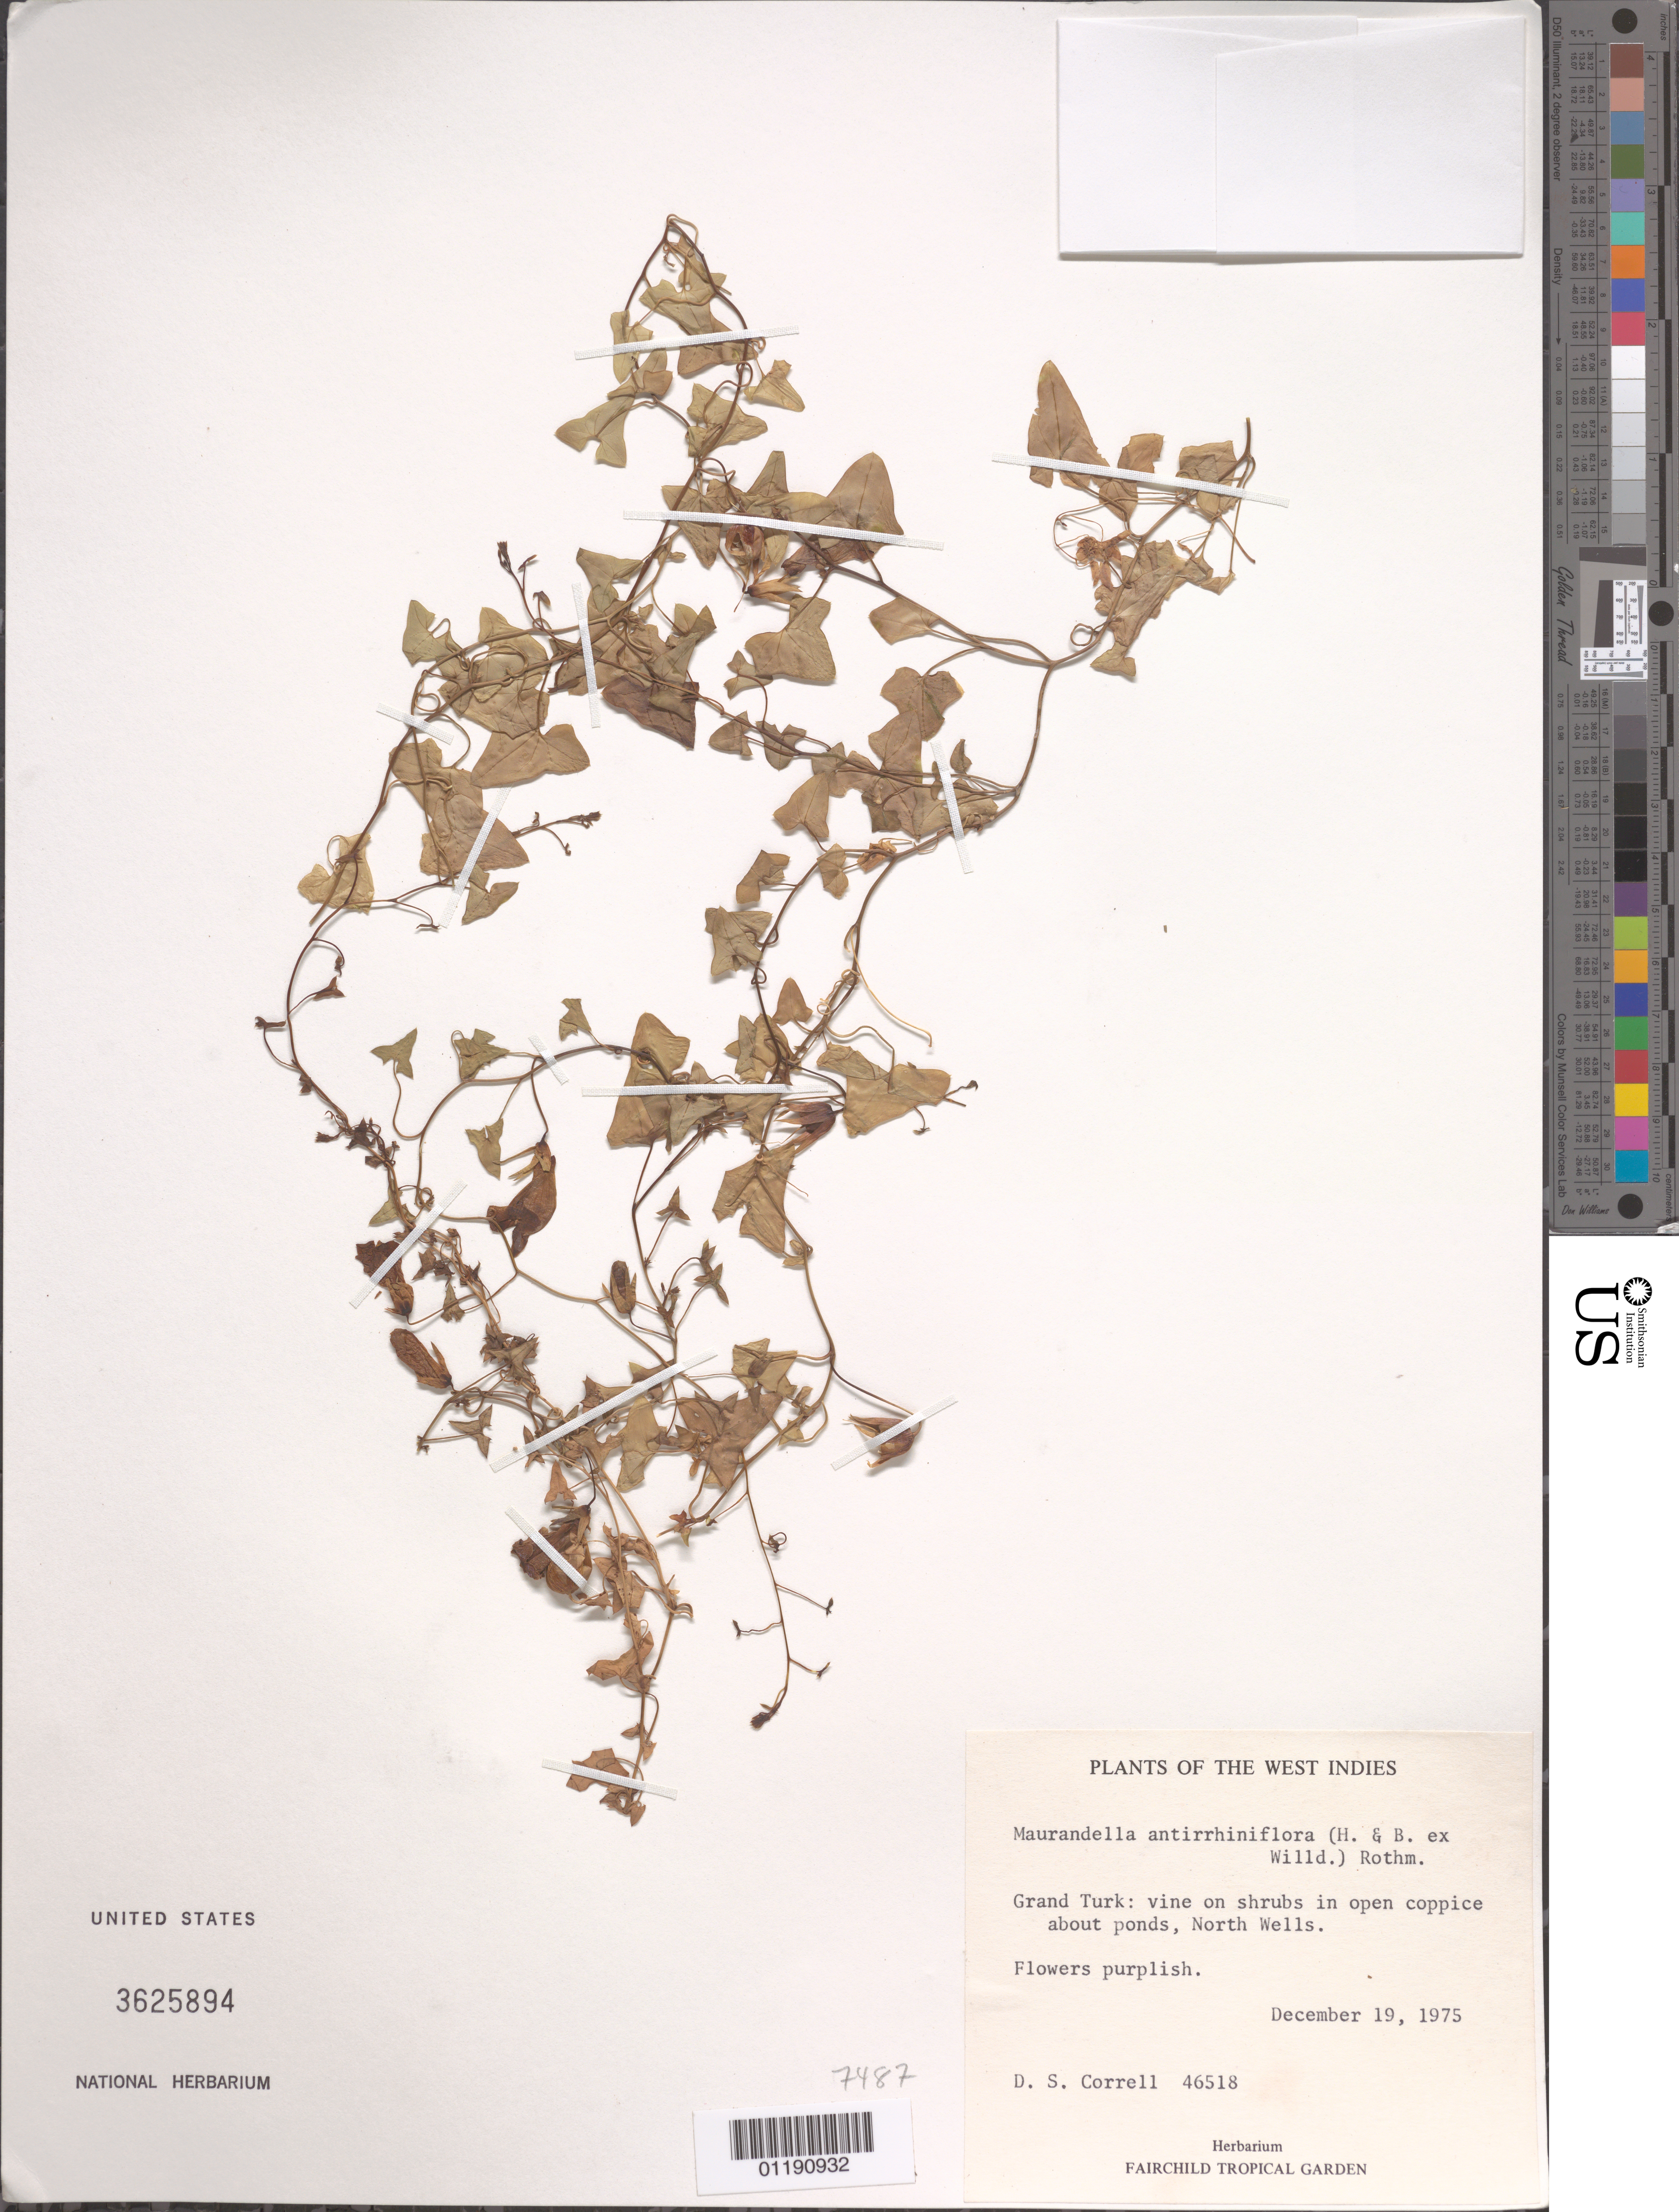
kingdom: Plantae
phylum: Tracheophyta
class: Magnoliopsida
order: Lamiales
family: Plantaginaceae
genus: Maurandella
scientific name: Maurandella antirrhiniflora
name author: (Humb. & Bonpl. ex Willd.) Rothm.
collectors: D. S. Correll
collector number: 46518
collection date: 1975-12-19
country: Bahamas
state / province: Grand Turk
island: Grand Turk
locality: Grand Turk: in open coppice about ponds, North Wells.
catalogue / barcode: US 3625894